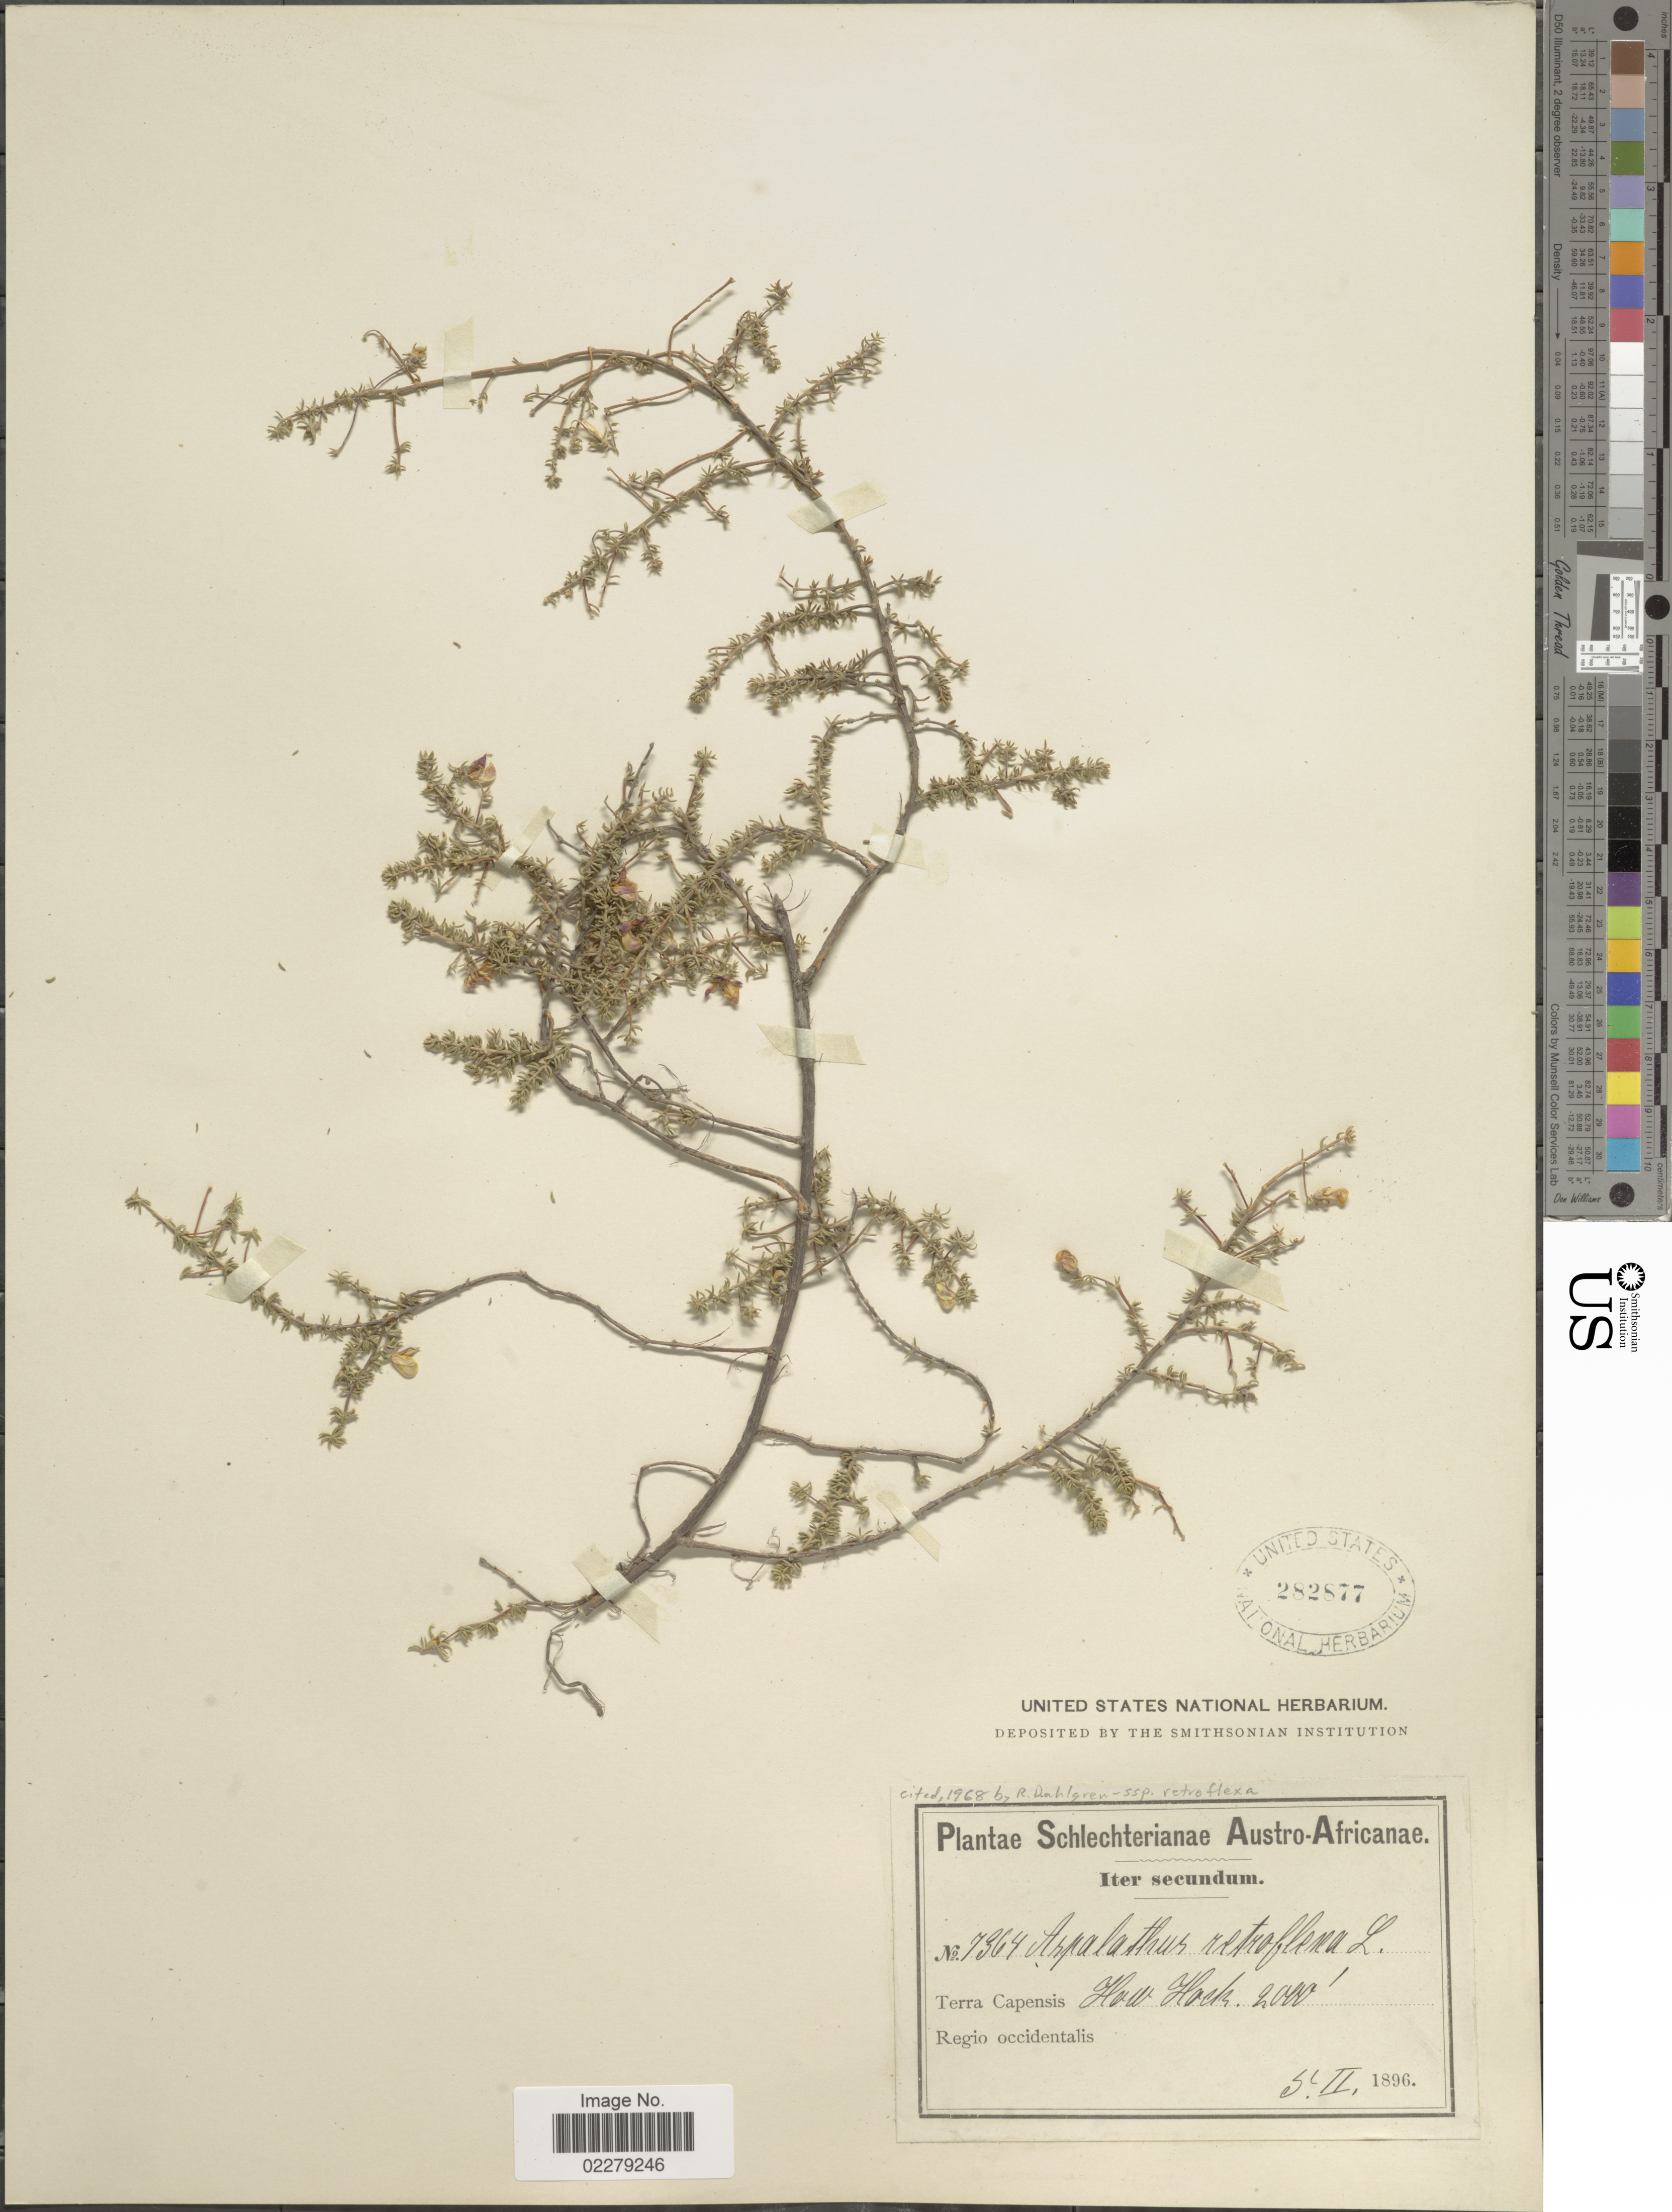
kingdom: Plantae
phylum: Tracheophyta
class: Magnoliopsida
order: Fabales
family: Fabaceae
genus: Aspalathus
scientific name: Aspalathus retroflexa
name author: Eckl. & Zeyh.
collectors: Schlechter, --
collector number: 7364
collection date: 1896-02-05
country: South Africa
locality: Austro- Africanae. Terra Capensis Regio occidentalis, How Hoek.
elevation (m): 61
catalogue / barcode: US 282877